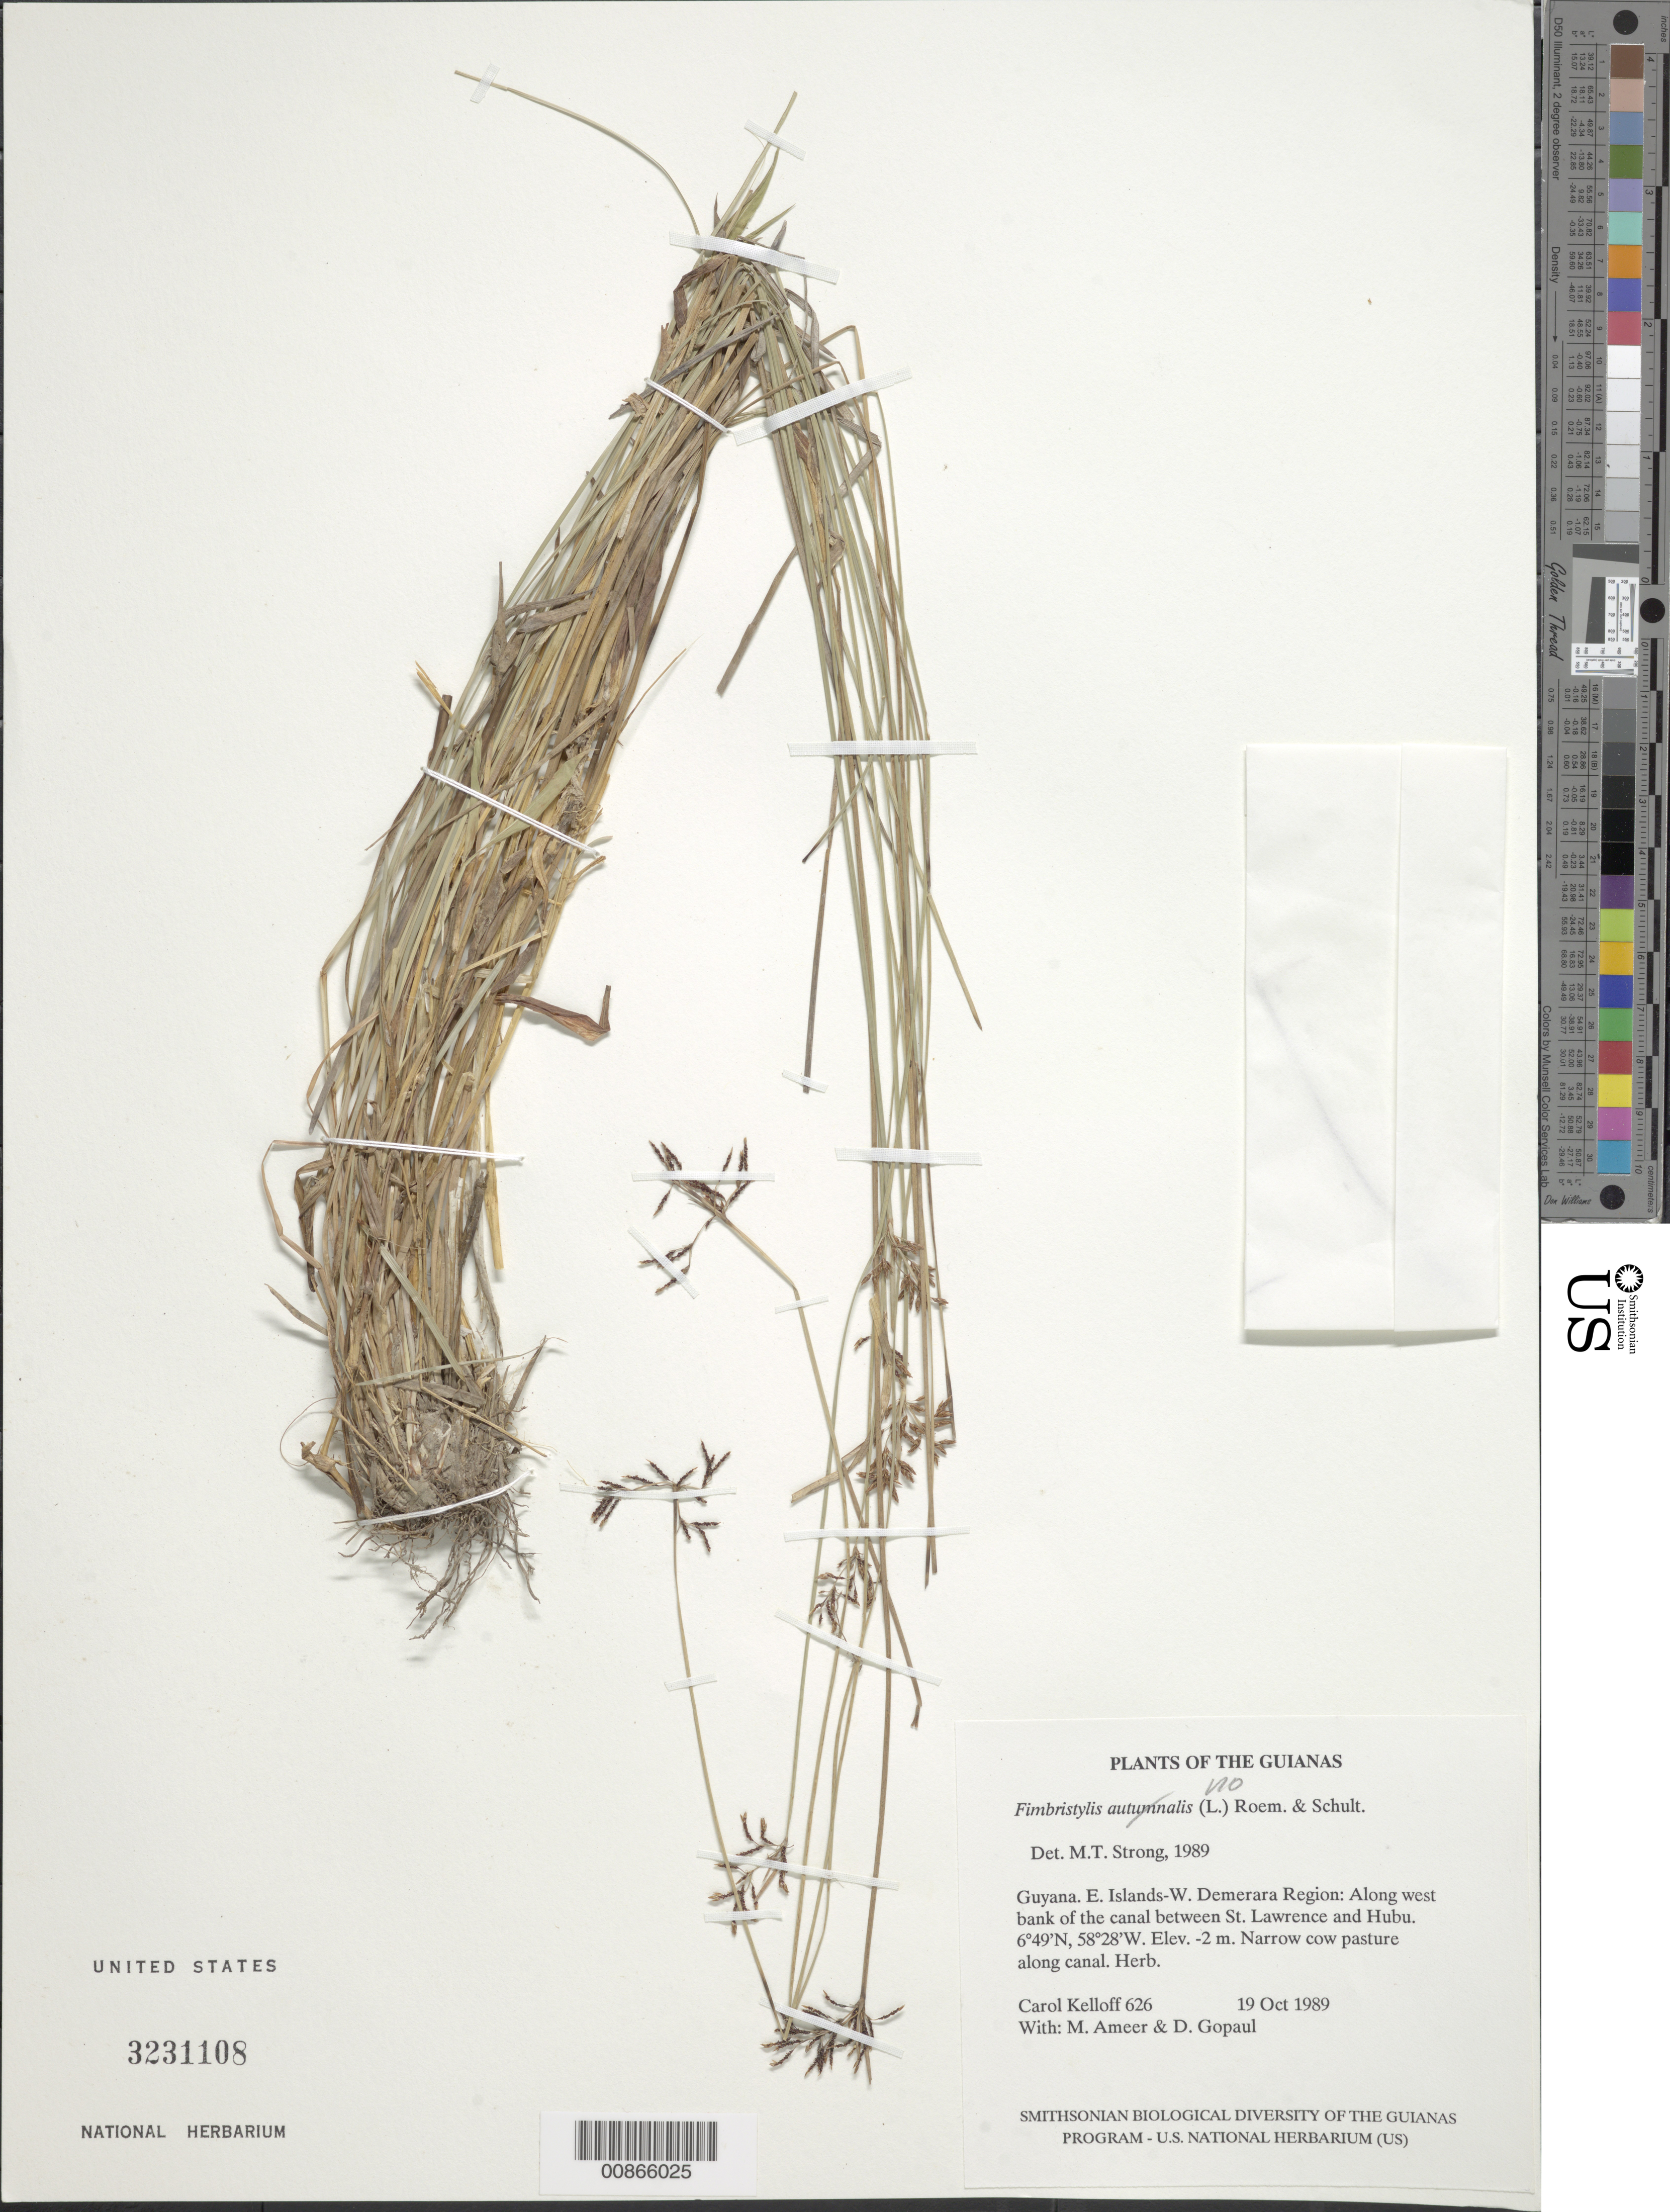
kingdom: Plantae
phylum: Tracheophyta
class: Liliopsida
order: Poales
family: Cyperaceae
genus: Fimbristylis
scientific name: Fimbristylis complanata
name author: (Retz.) Link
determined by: Strong, Mark T., (BOT), Smithsonian Institution - National Museum of Natural History (UNITED STATES)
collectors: C. L. Kelloff, M. Ameer & D. Gopaul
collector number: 626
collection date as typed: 19 October 1989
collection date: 1989-10-19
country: Guyana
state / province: Essequibo Isl-W. Demerara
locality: Along west bank of the canal between St. Lawrence and Hubu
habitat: Narrow cow pasture along canal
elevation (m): -2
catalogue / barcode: US 3231108